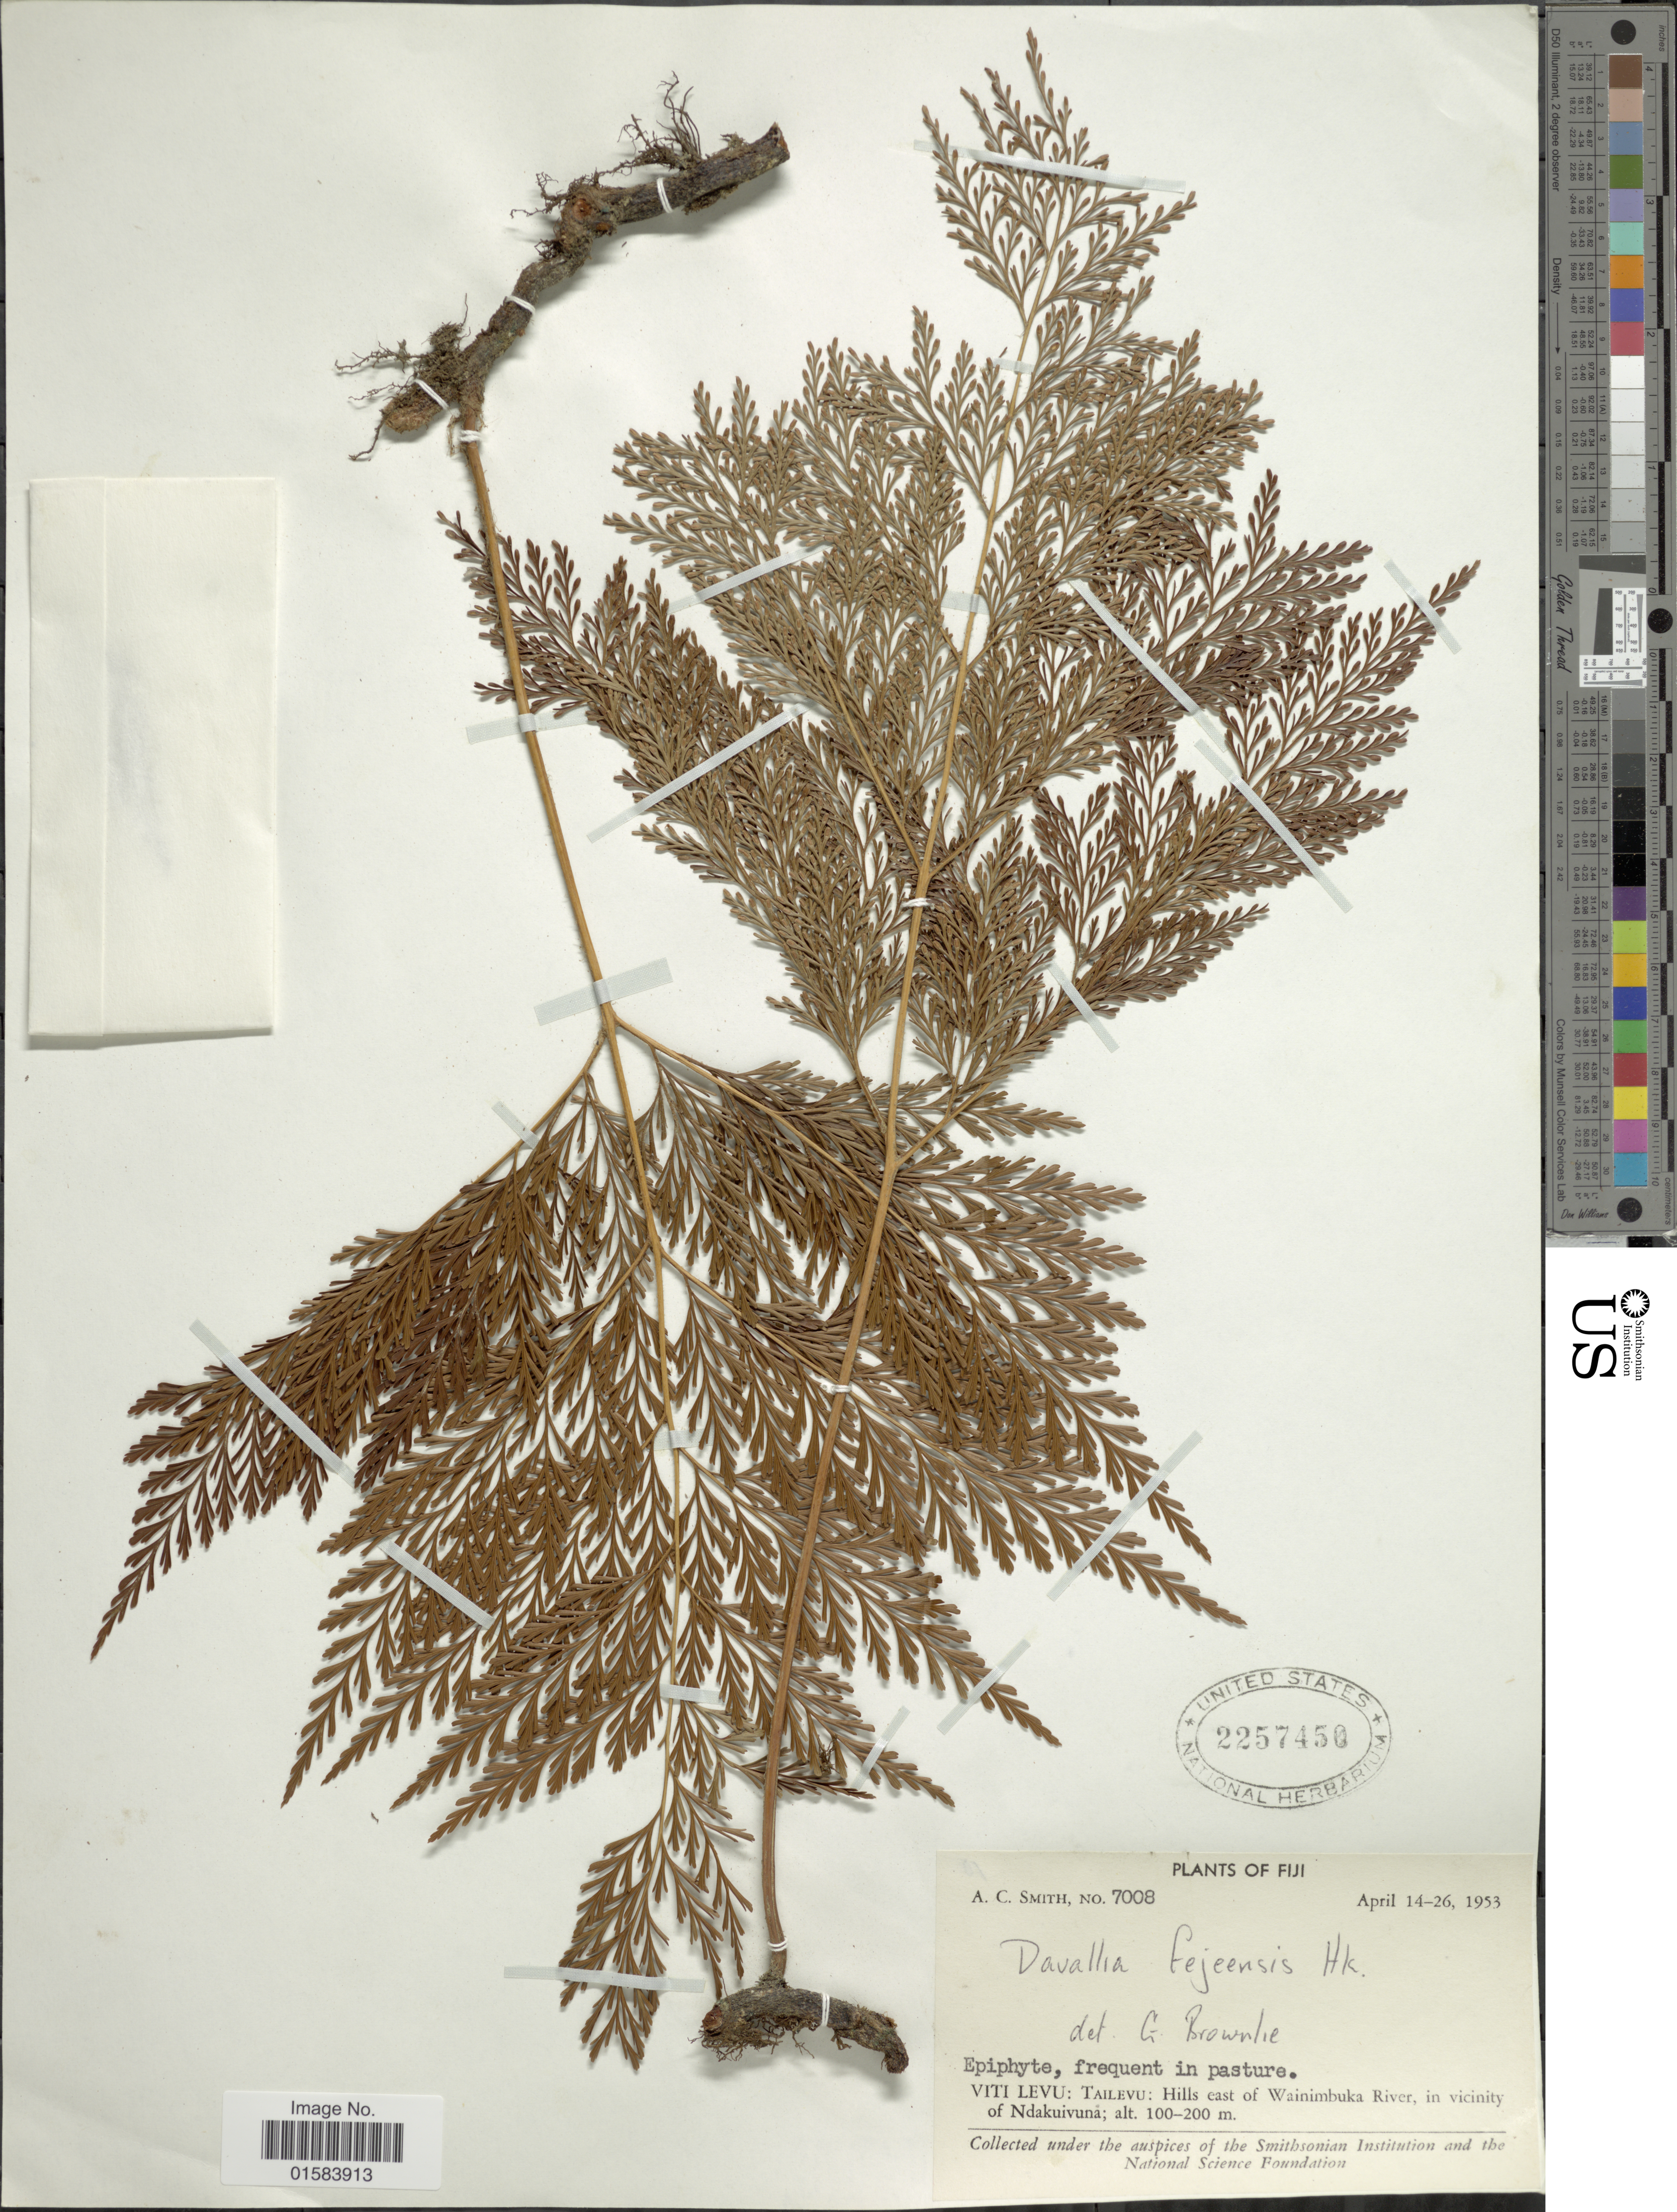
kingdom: Plantae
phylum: Tracheophyta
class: Polypodiopsida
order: Polypodiales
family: Davalliaceae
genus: Davallia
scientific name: Davallia solida var. fejeensis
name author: (Hook.) Noot.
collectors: A. C. Smith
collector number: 7008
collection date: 1953-04-14/1953-04-26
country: Fiji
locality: Viti Levu: Tailevu: Hills east of Wainumbuka River, in vicinity of Ndakuivuna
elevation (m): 100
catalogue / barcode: US 2257450